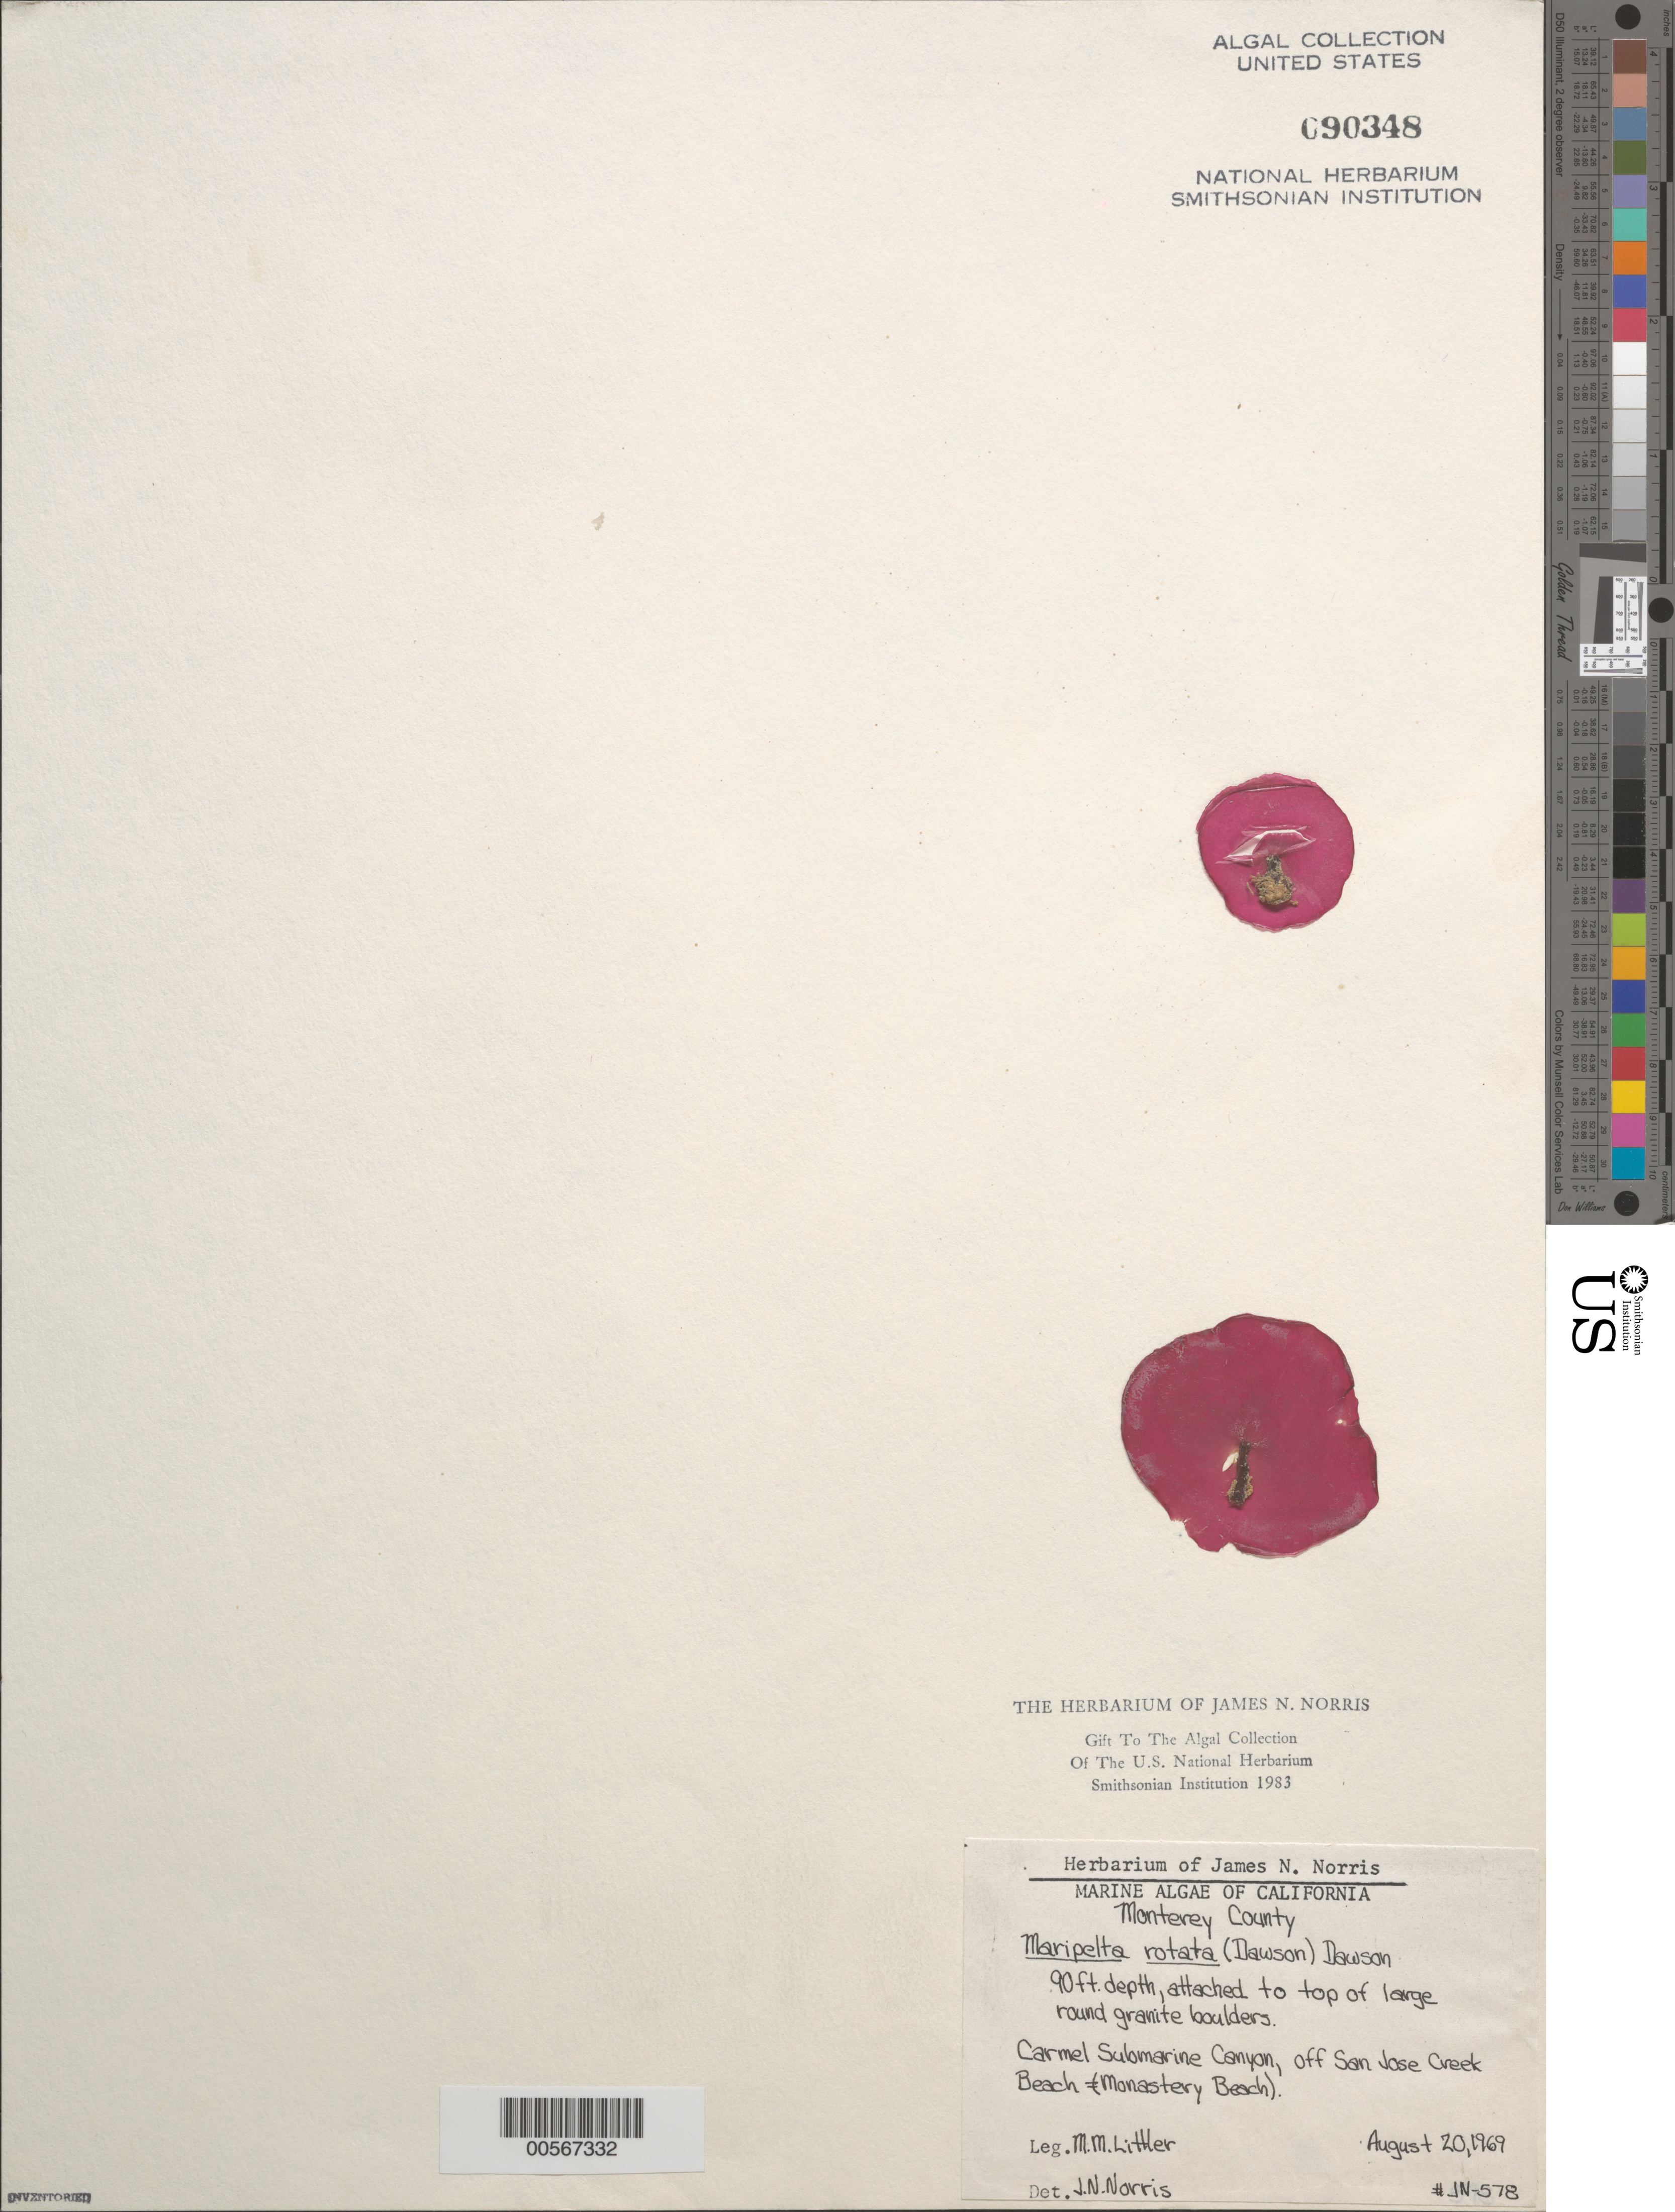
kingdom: Plantae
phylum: Rhodophyta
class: Florideophyceae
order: Rhodymeniales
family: Rhodymeniaceae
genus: Maripelta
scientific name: Maripelta rotata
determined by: Norris, James N.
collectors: M. M. Littler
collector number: JN-578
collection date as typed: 20 Aug 1969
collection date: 1969-08-20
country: United States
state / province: California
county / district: Monterey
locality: Carmel Submarine Canyon, off Monastery Beach (San Jose Creek Beach)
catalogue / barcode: US 90348